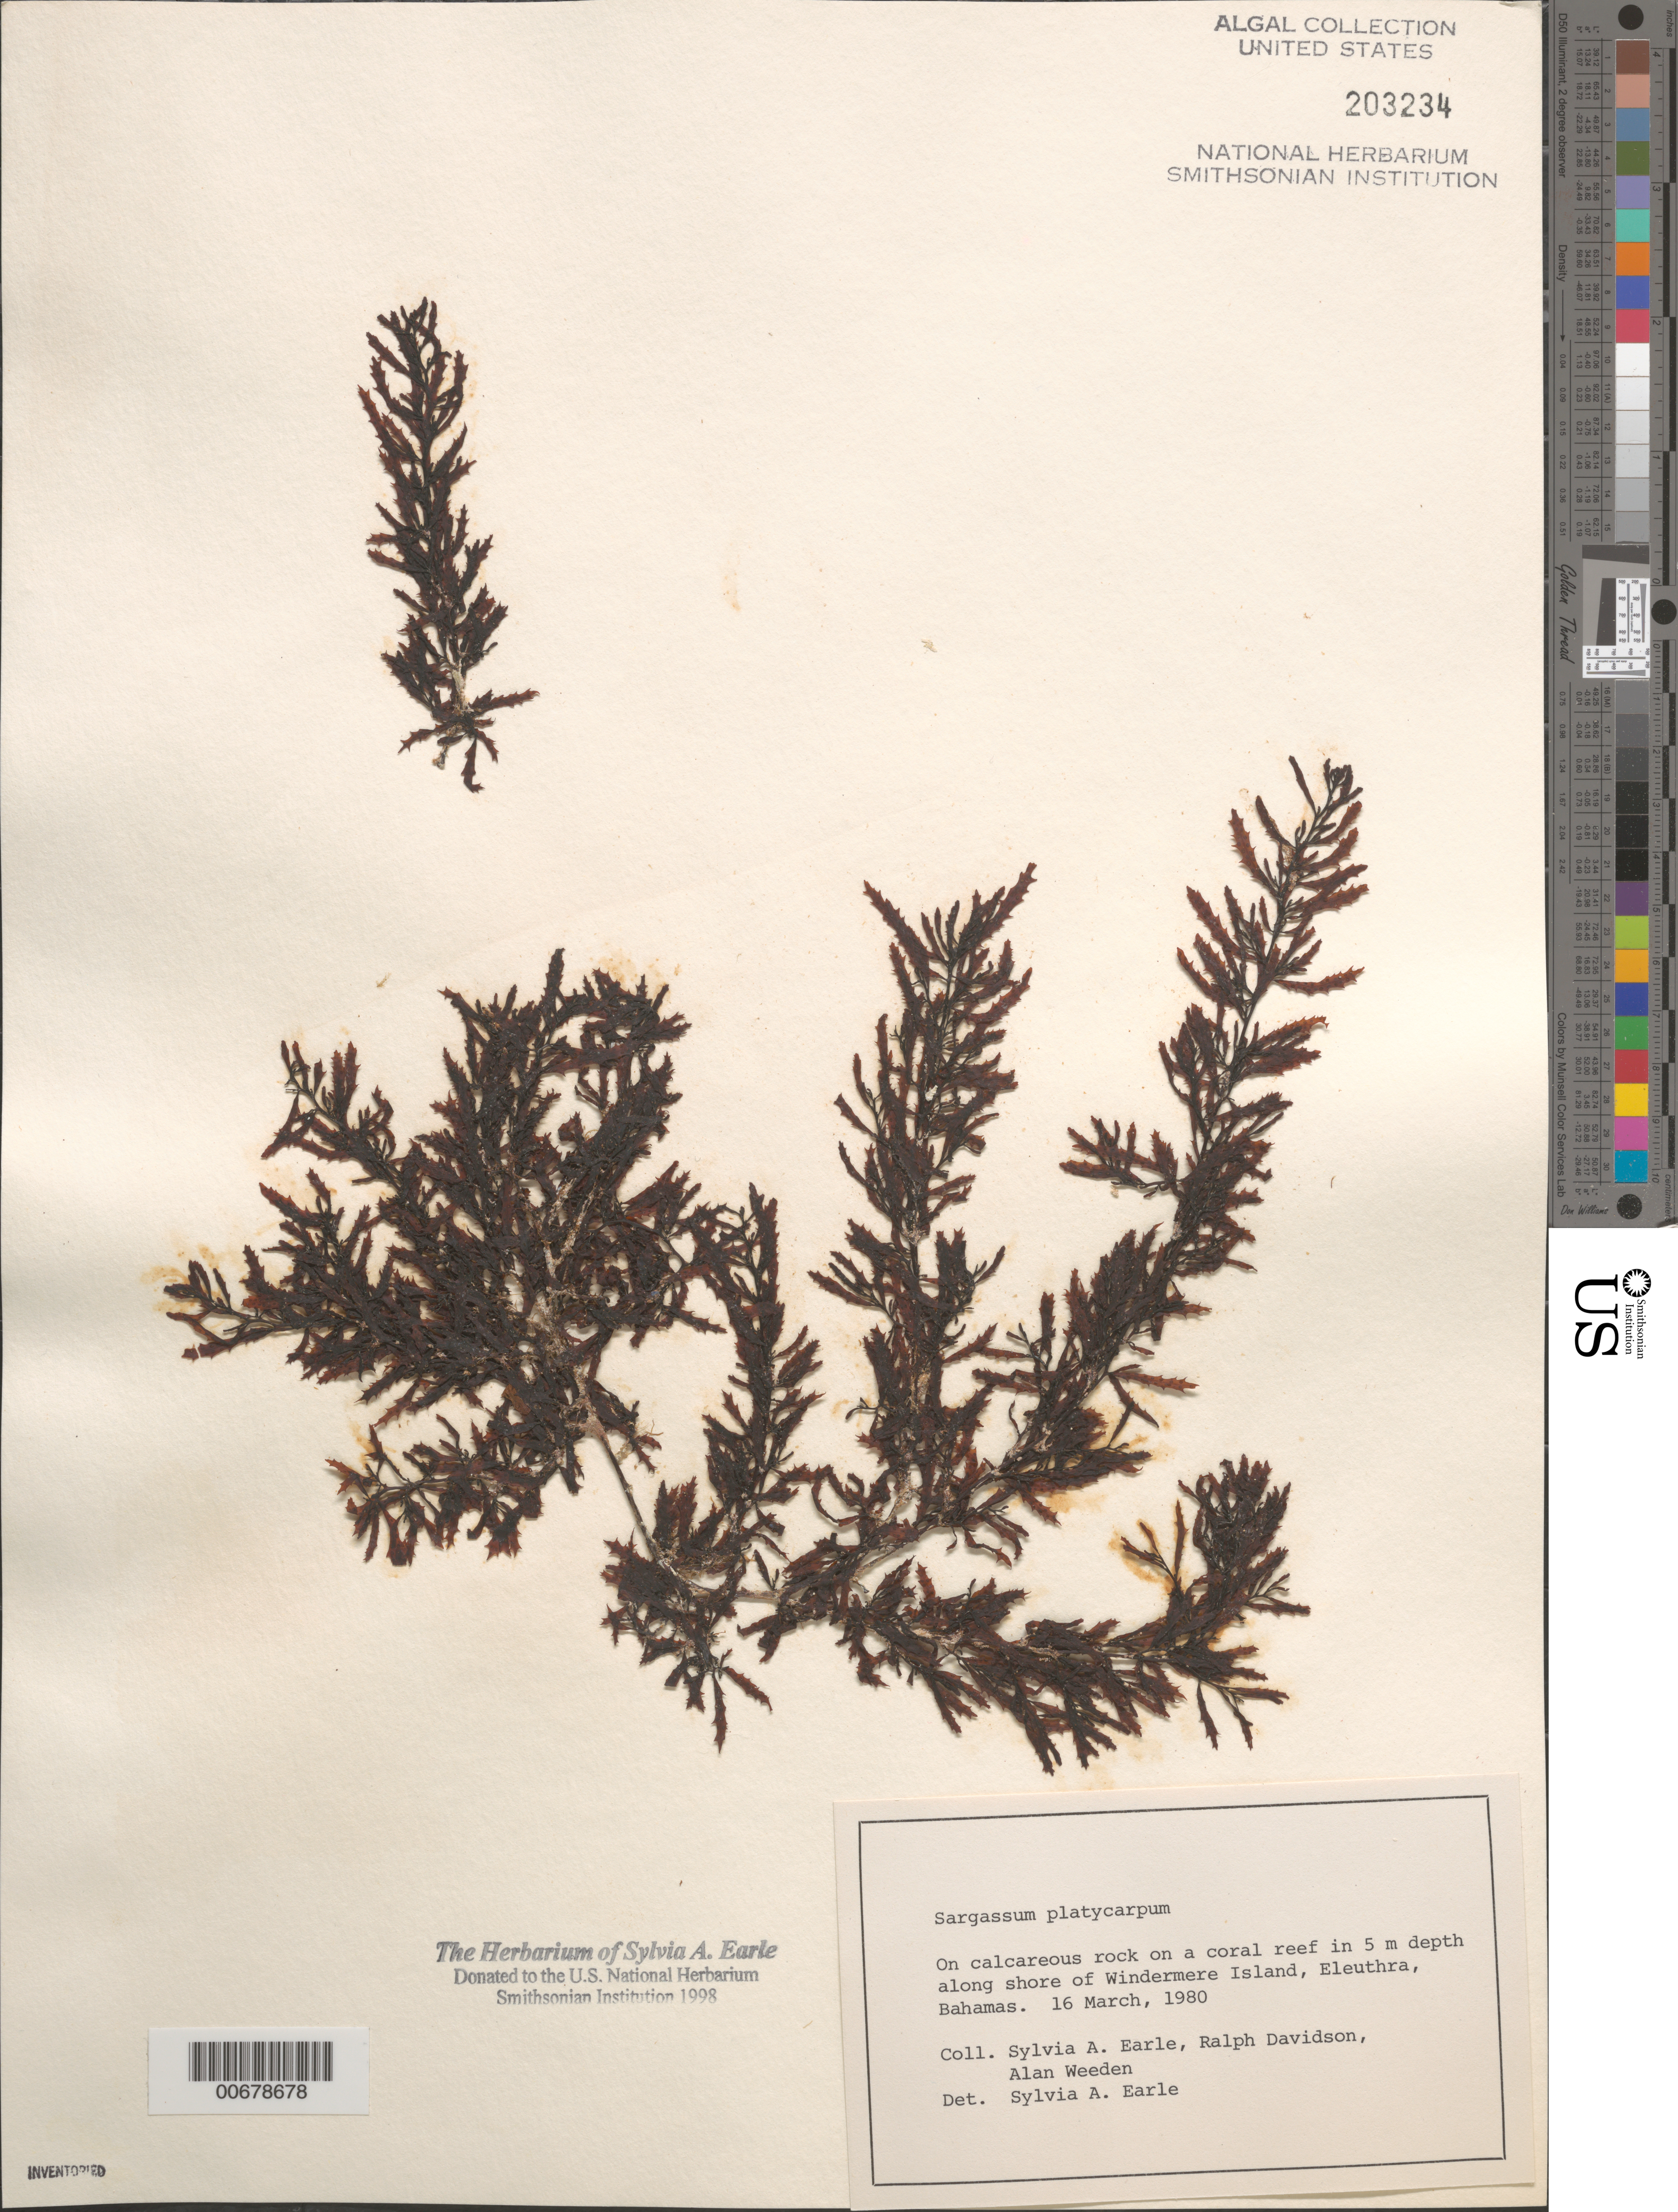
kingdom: Chromista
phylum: Ochrophyta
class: Phaeophyceae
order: Fucales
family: Sargassaceae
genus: Sargassum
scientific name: Sargassum platycarpum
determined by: Earle, S. A.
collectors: S. A. Earle, R. Davidson & A. Weeden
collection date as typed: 16 Mar 1980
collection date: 1980-03-16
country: Bahamas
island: Eleuthera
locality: Windermere Island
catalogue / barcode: US 203234